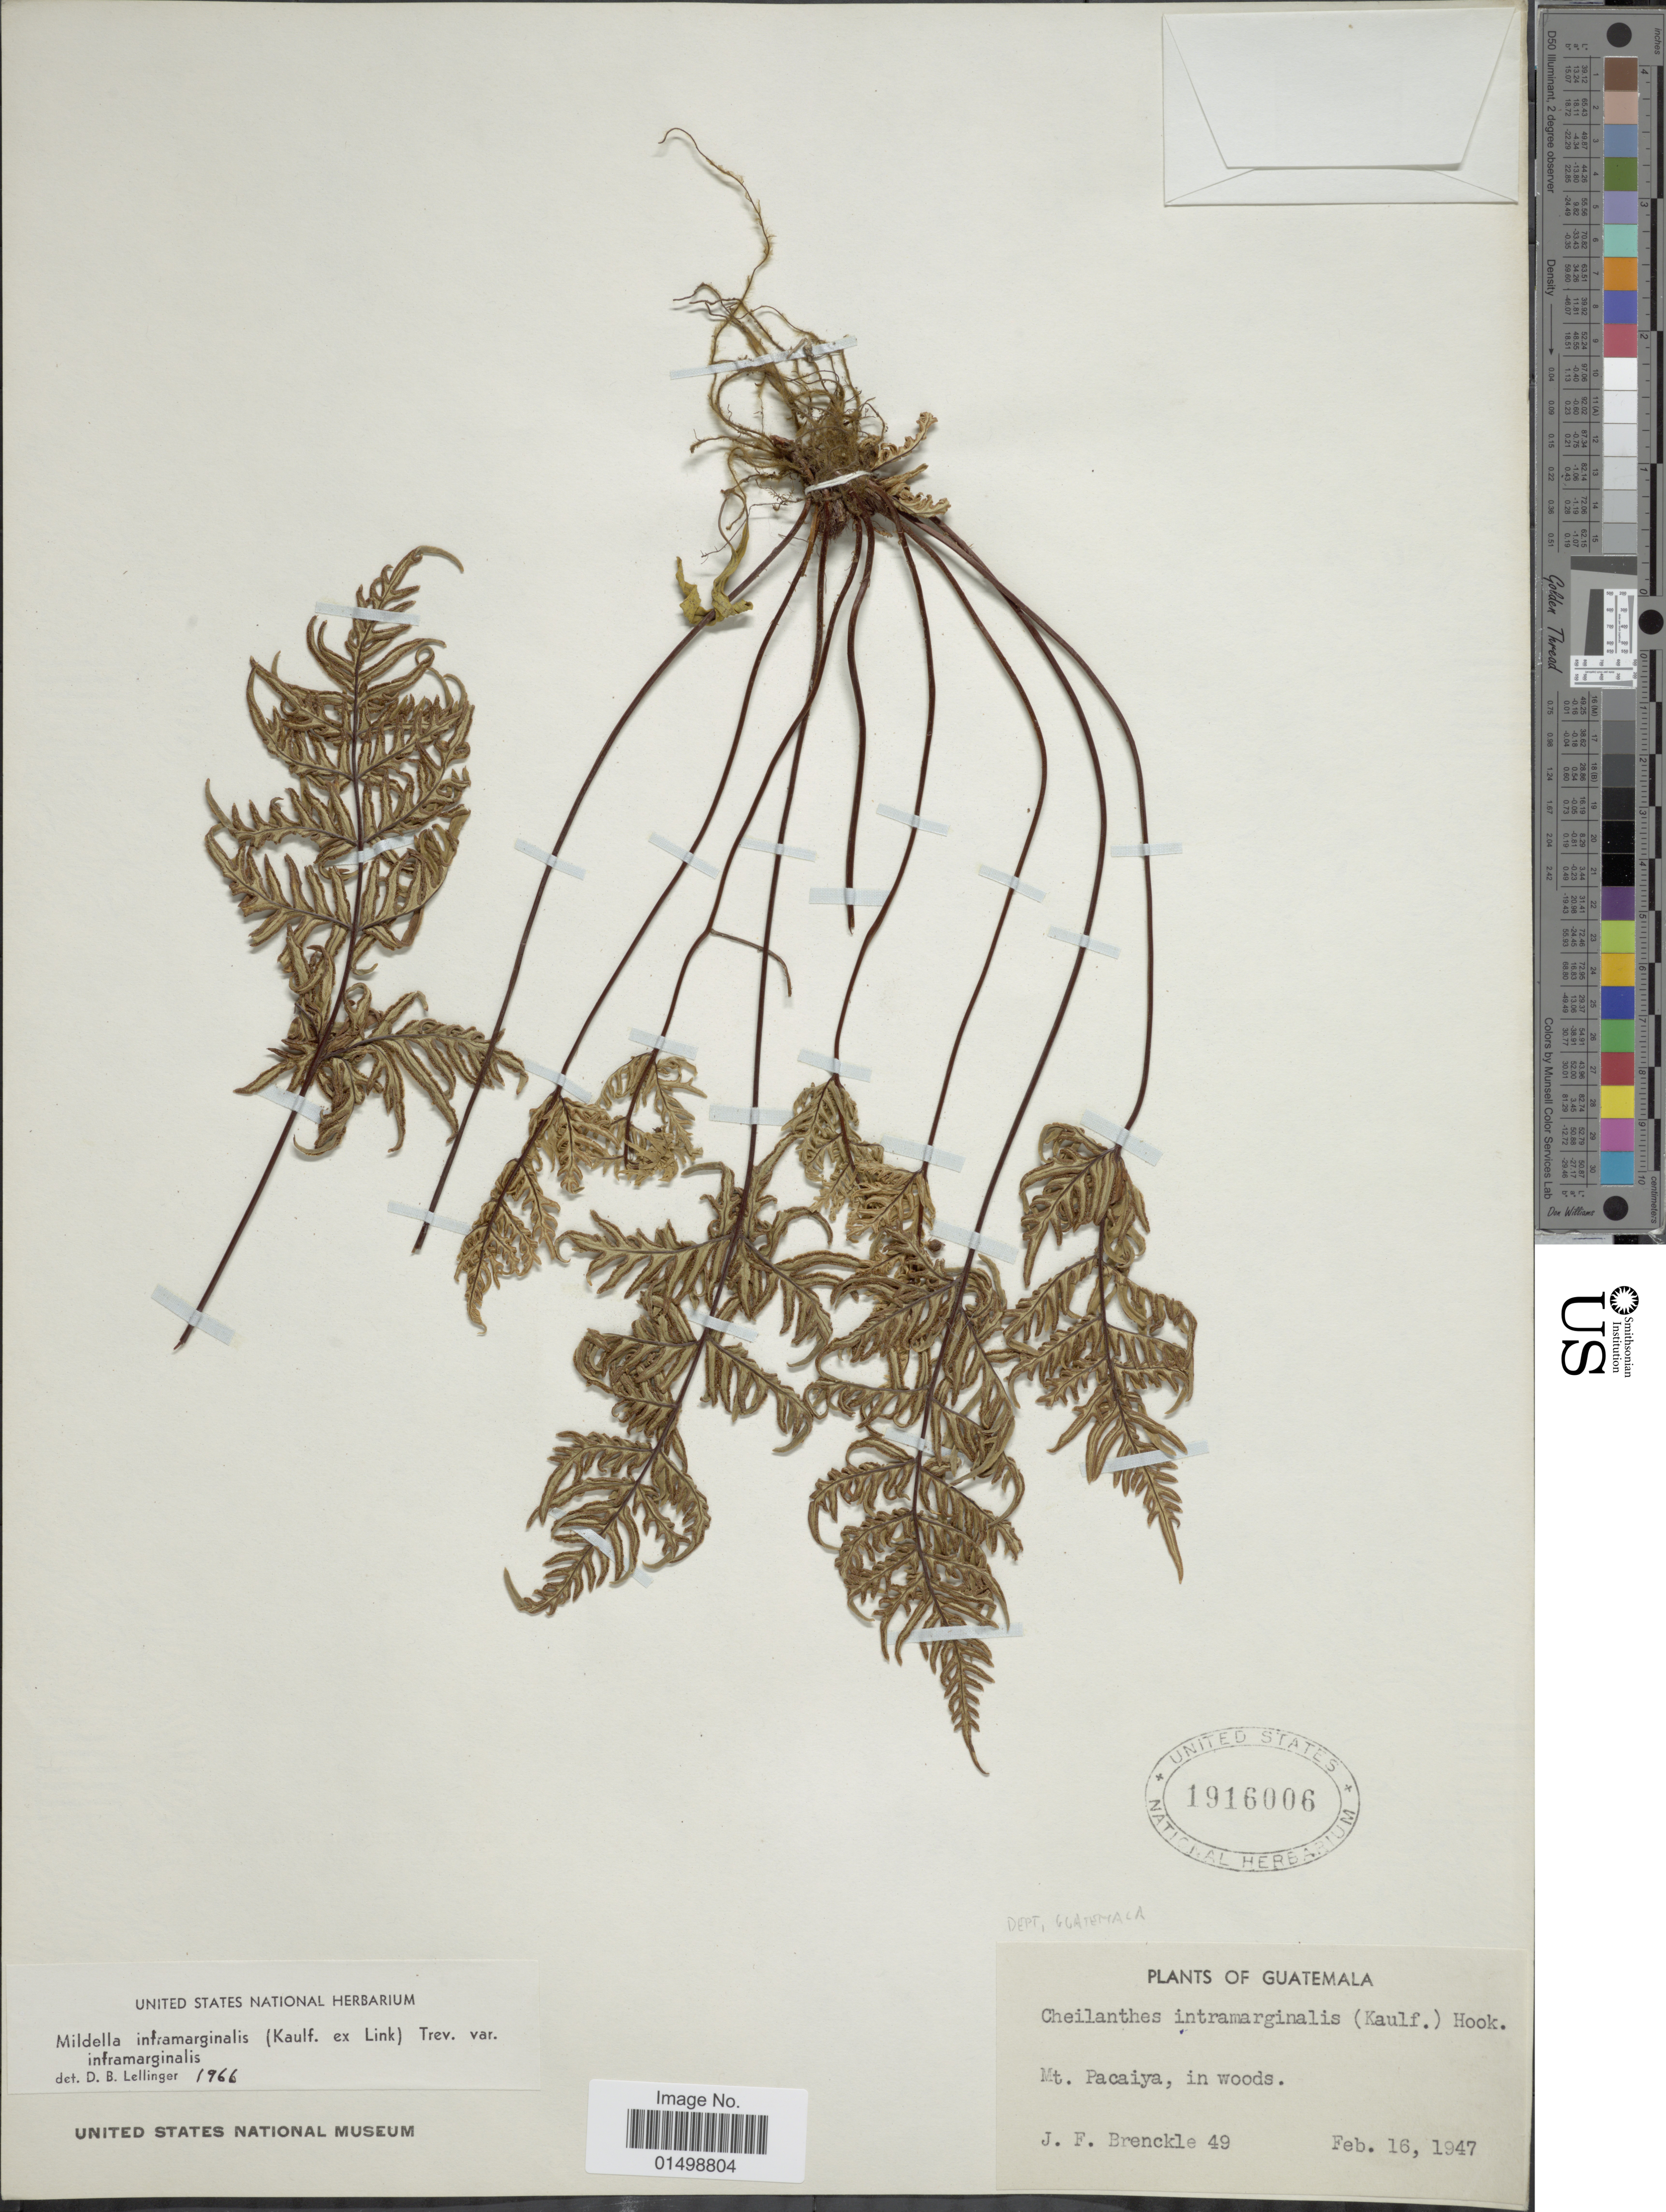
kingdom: Plantae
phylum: Tracheophyta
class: Polypodiopsida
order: Polypodiales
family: Pteridaceae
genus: Cheilanthes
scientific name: Cheilanthes intramarginalis var. intramarginalis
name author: (Kaulf.) Hook.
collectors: J. Brenckle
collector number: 49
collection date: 1947-02-16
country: Guatemala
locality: Mt. Pacaiya, in woods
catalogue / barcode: US 1916006